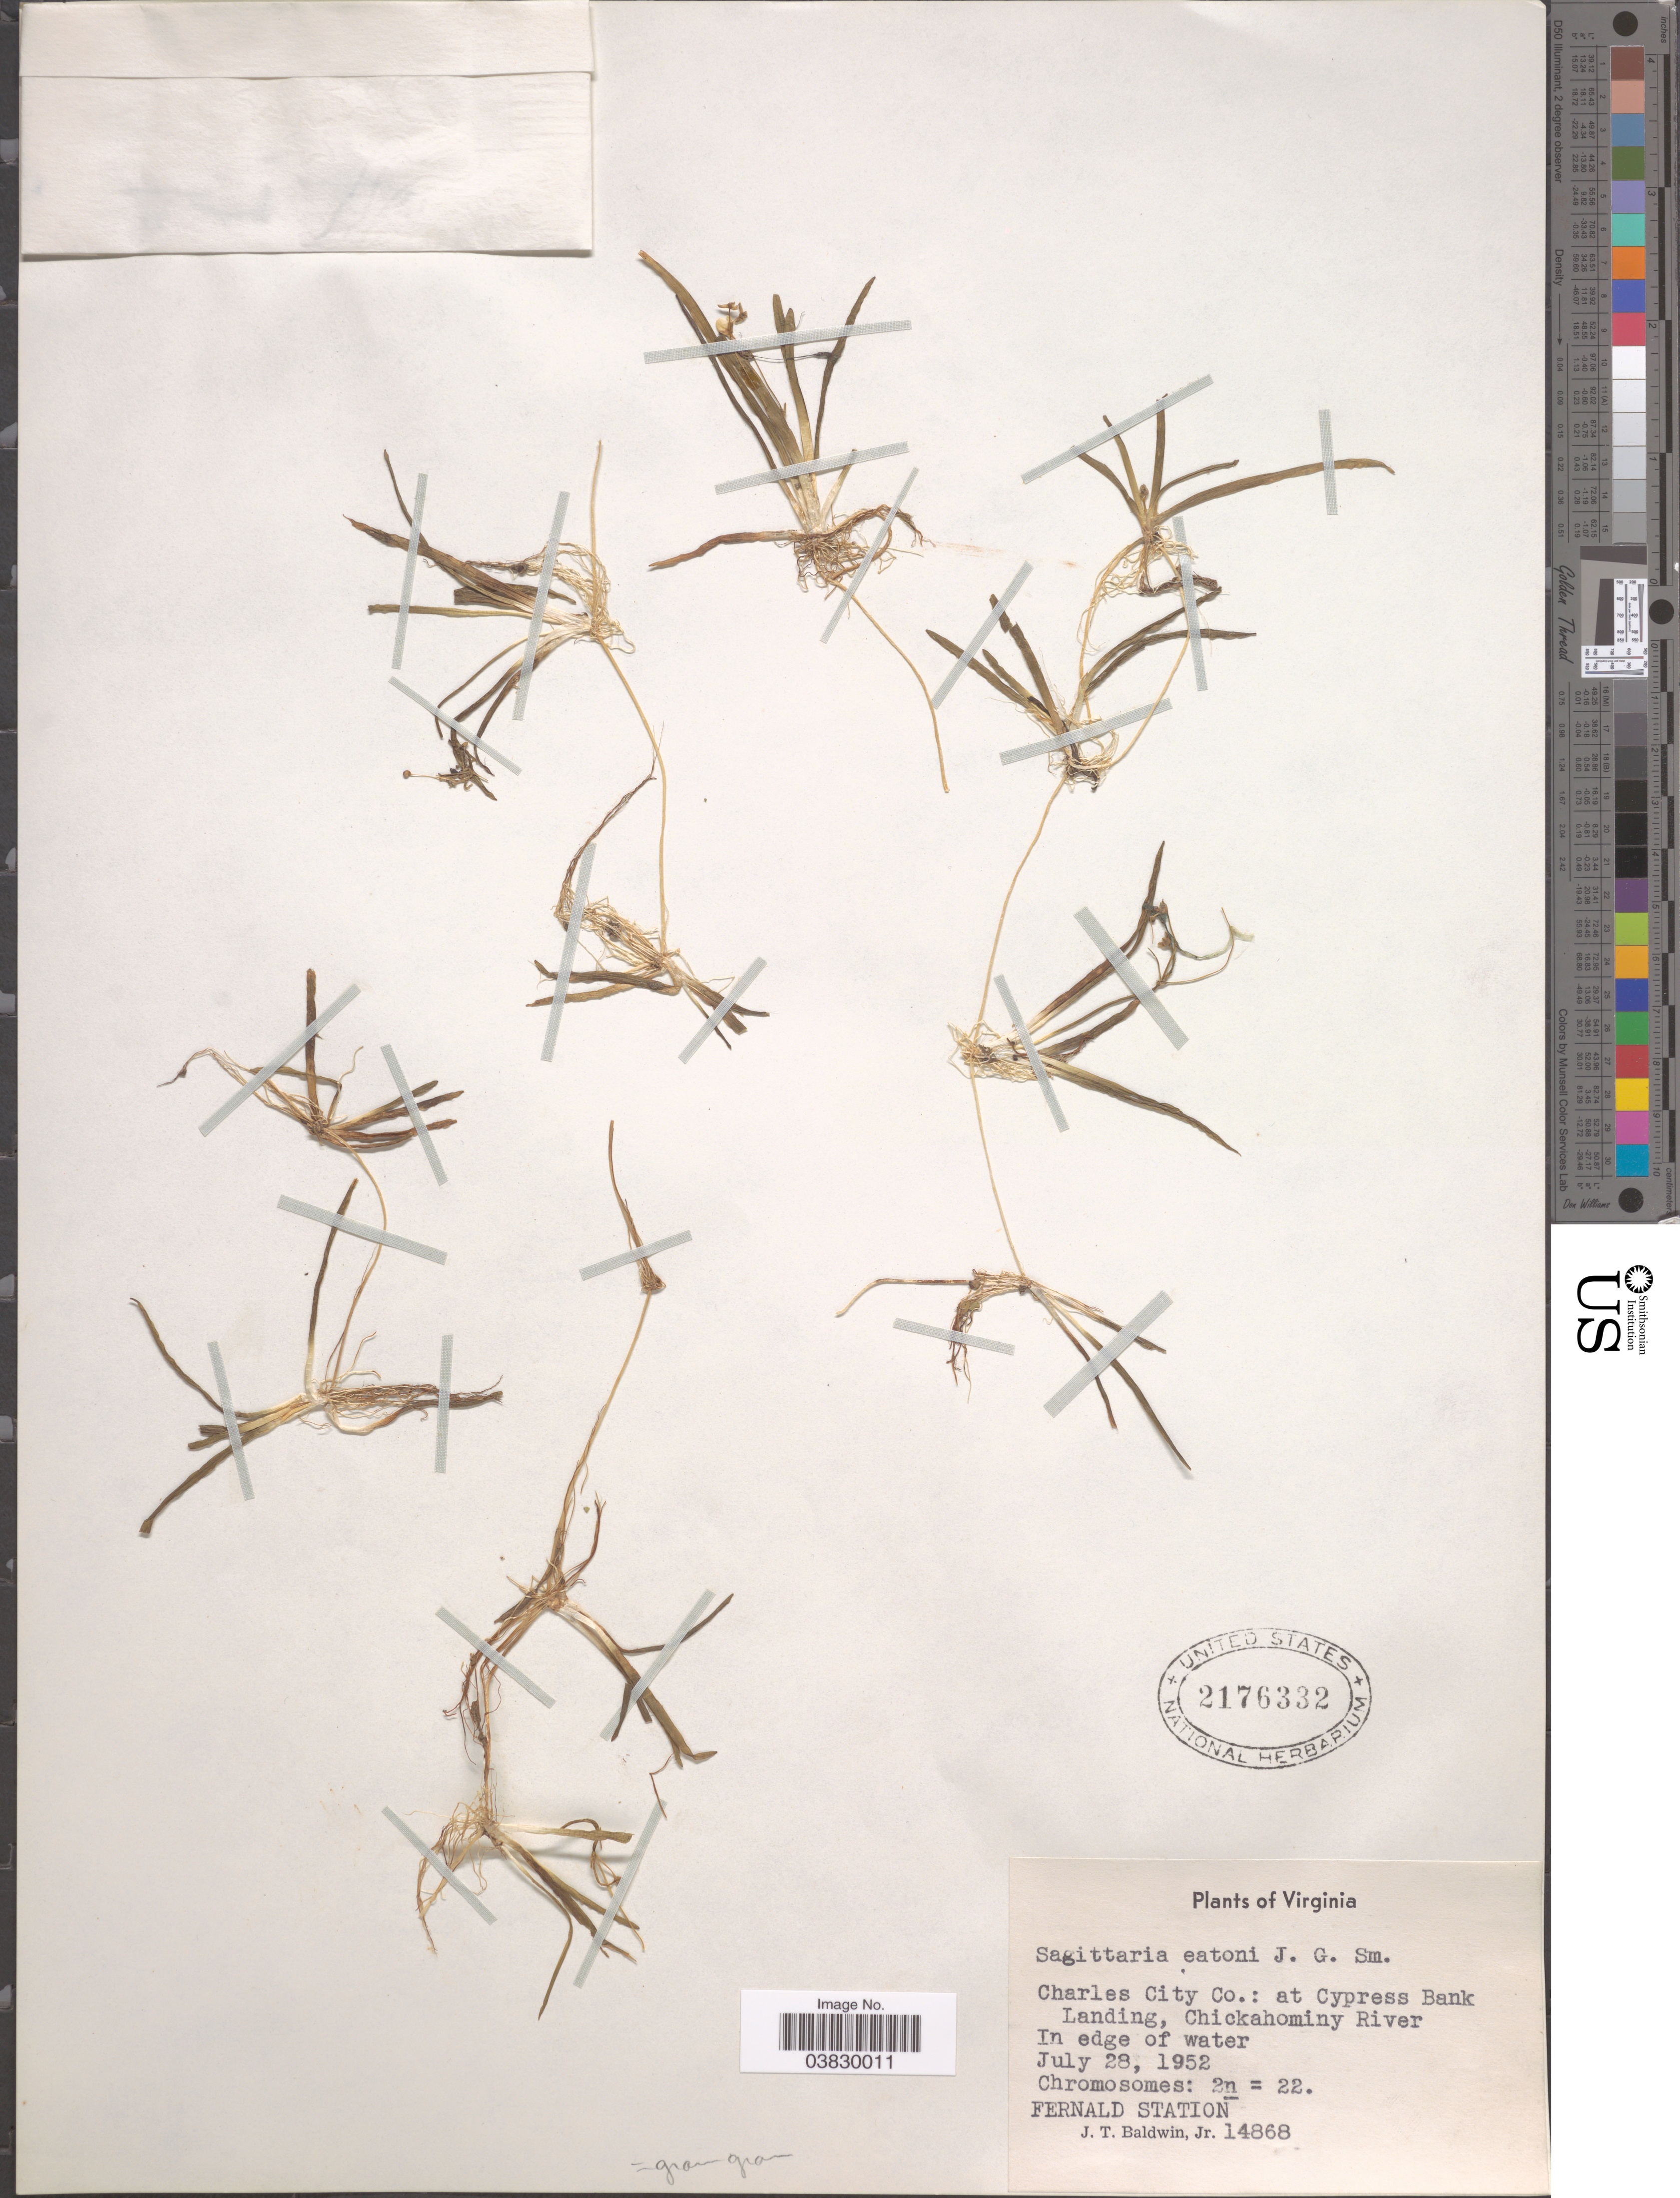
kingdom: Plantae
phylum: Tracheophyta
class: Liliopsida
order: Alismatales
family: Alismataceae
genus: Sagittaria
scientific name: Sagittaria graminea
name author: Michx.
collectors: J. T. Baldwin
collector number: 14868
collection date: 1952-07-28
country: United States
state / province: Virginia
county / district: Charles City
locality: Charles City Co.: at Cypress Bank Landing, Chickahominy River. In edge of water.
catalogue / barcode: US 2176332